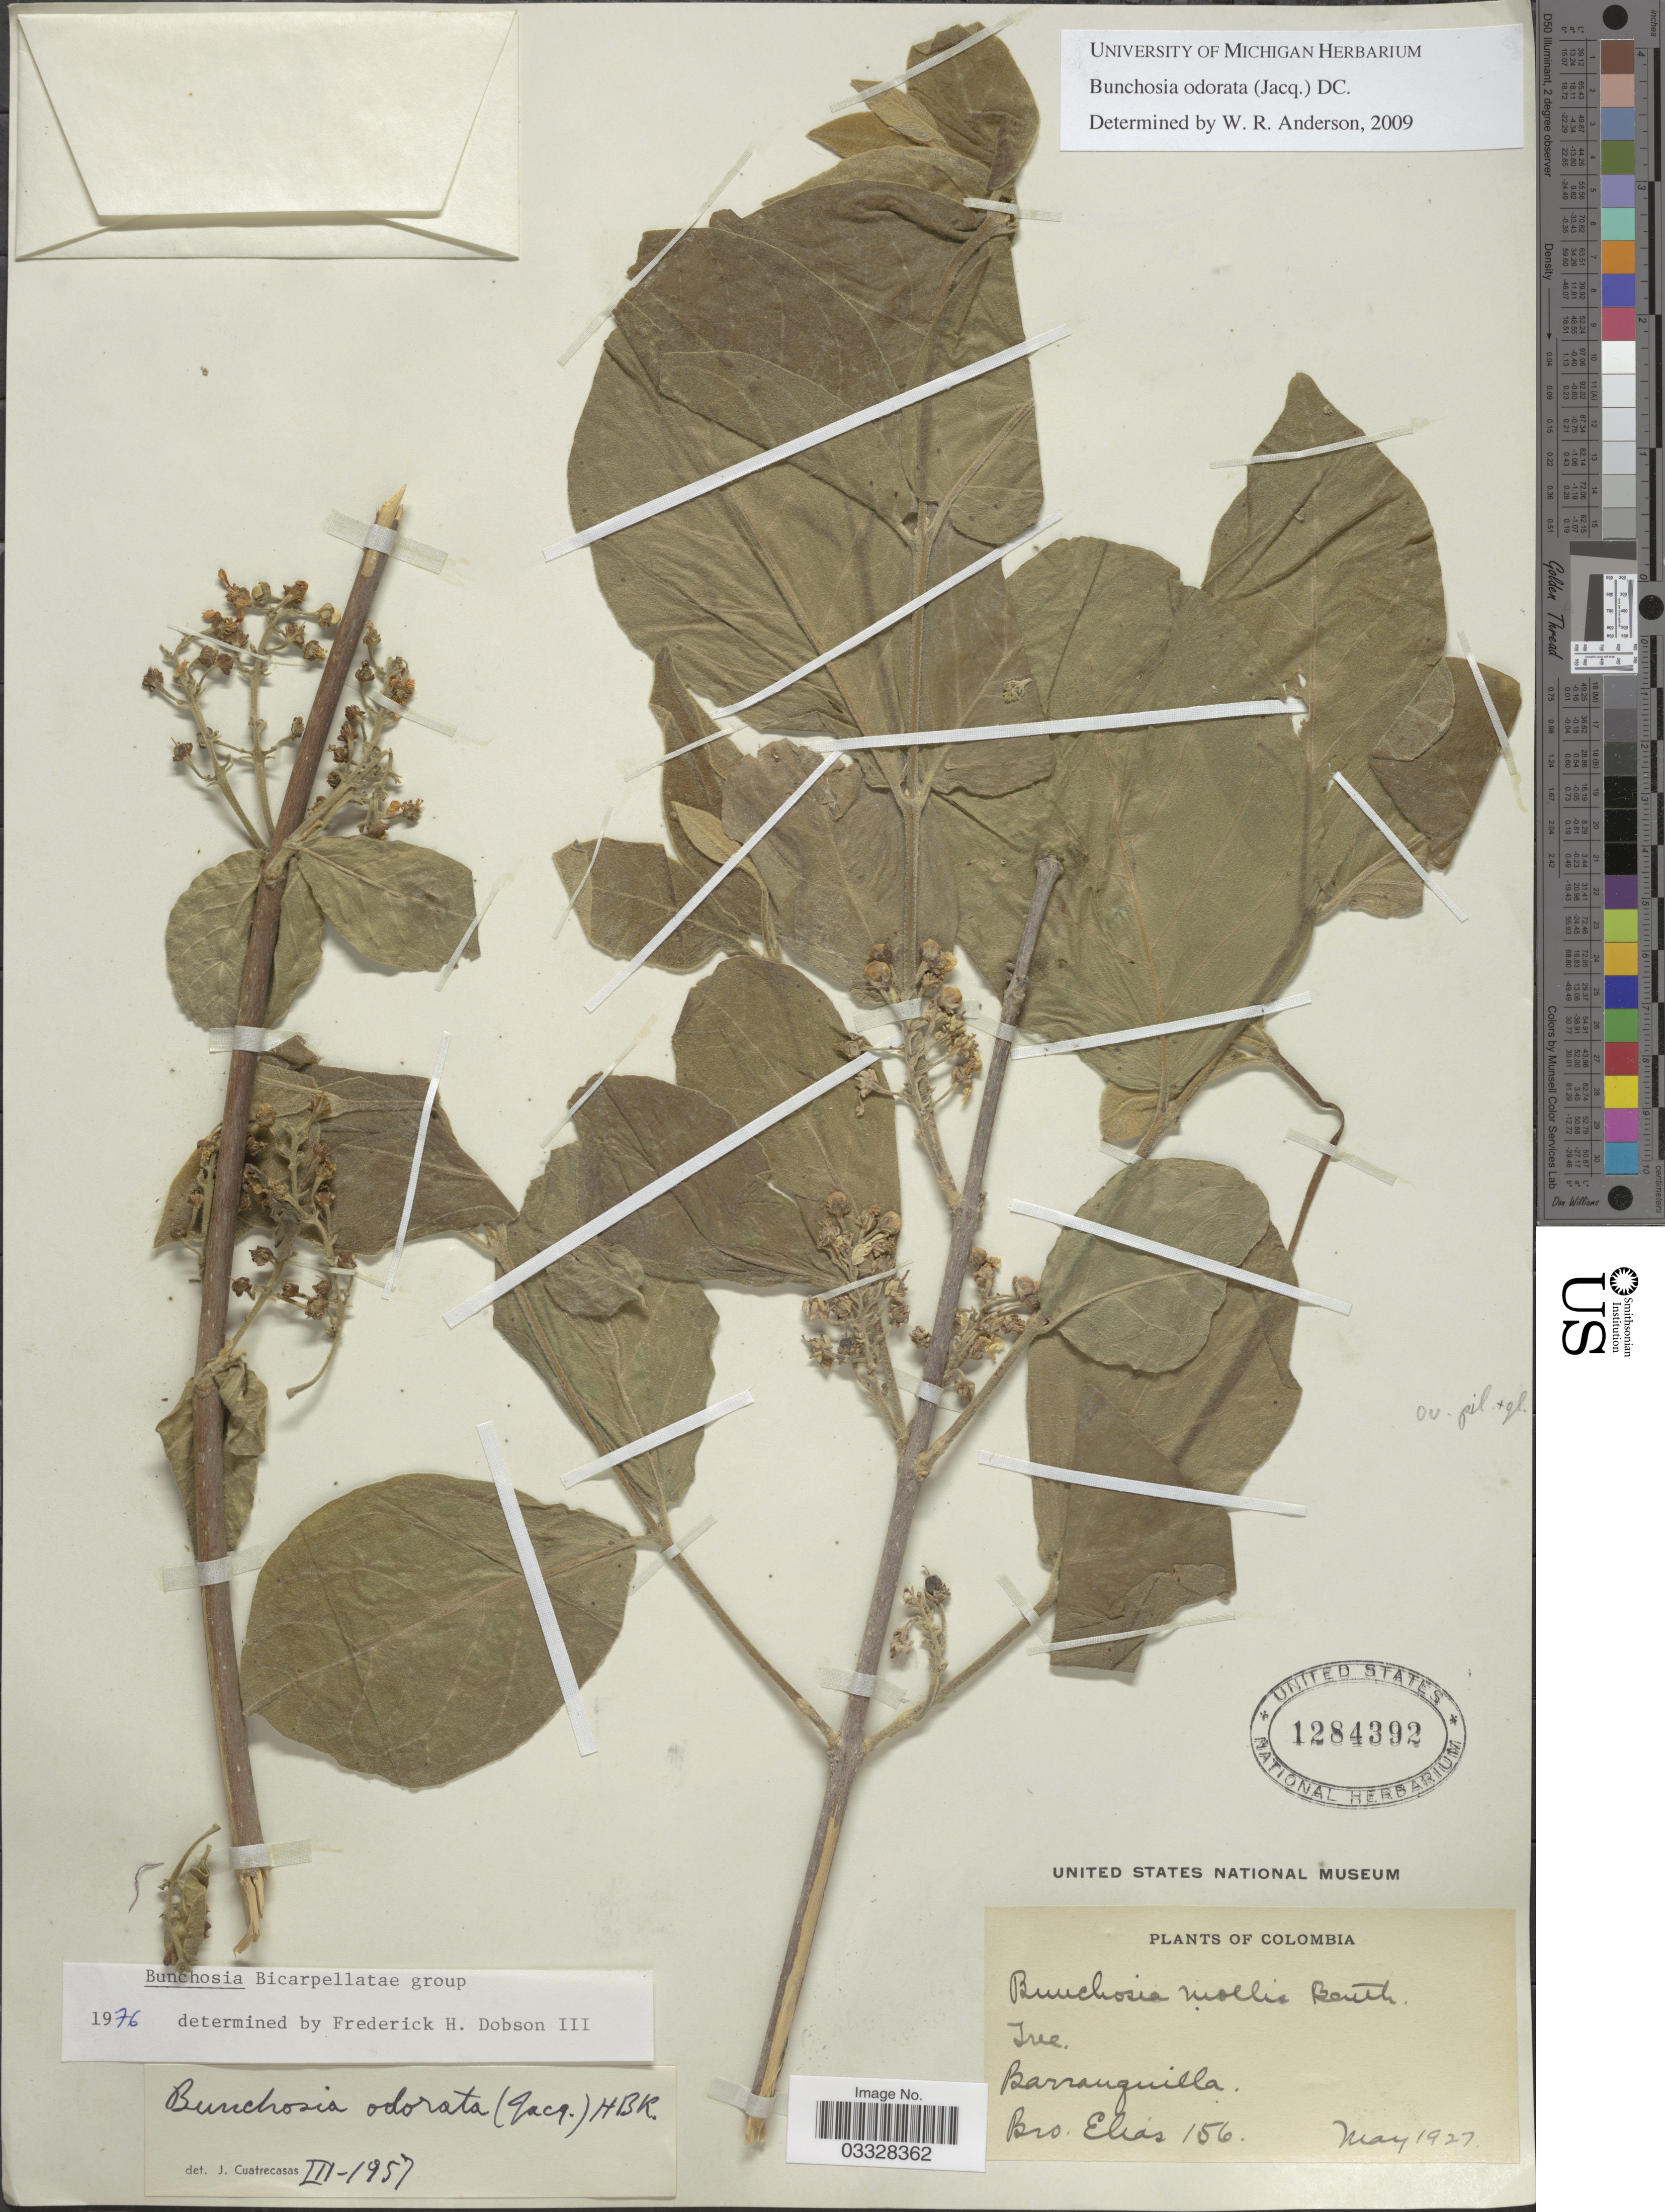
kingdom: Plantae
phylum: Tracheophyta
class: Magnoliopsida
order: Malpighiales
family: Malpighiaceae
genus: Bunchosia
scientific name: Bunchosia odorata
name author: (Jacq.) DC.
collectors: Bro. Elias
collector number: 156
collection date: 1927-05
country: Colombia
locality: Barranquilla.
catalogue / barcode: US 1284392